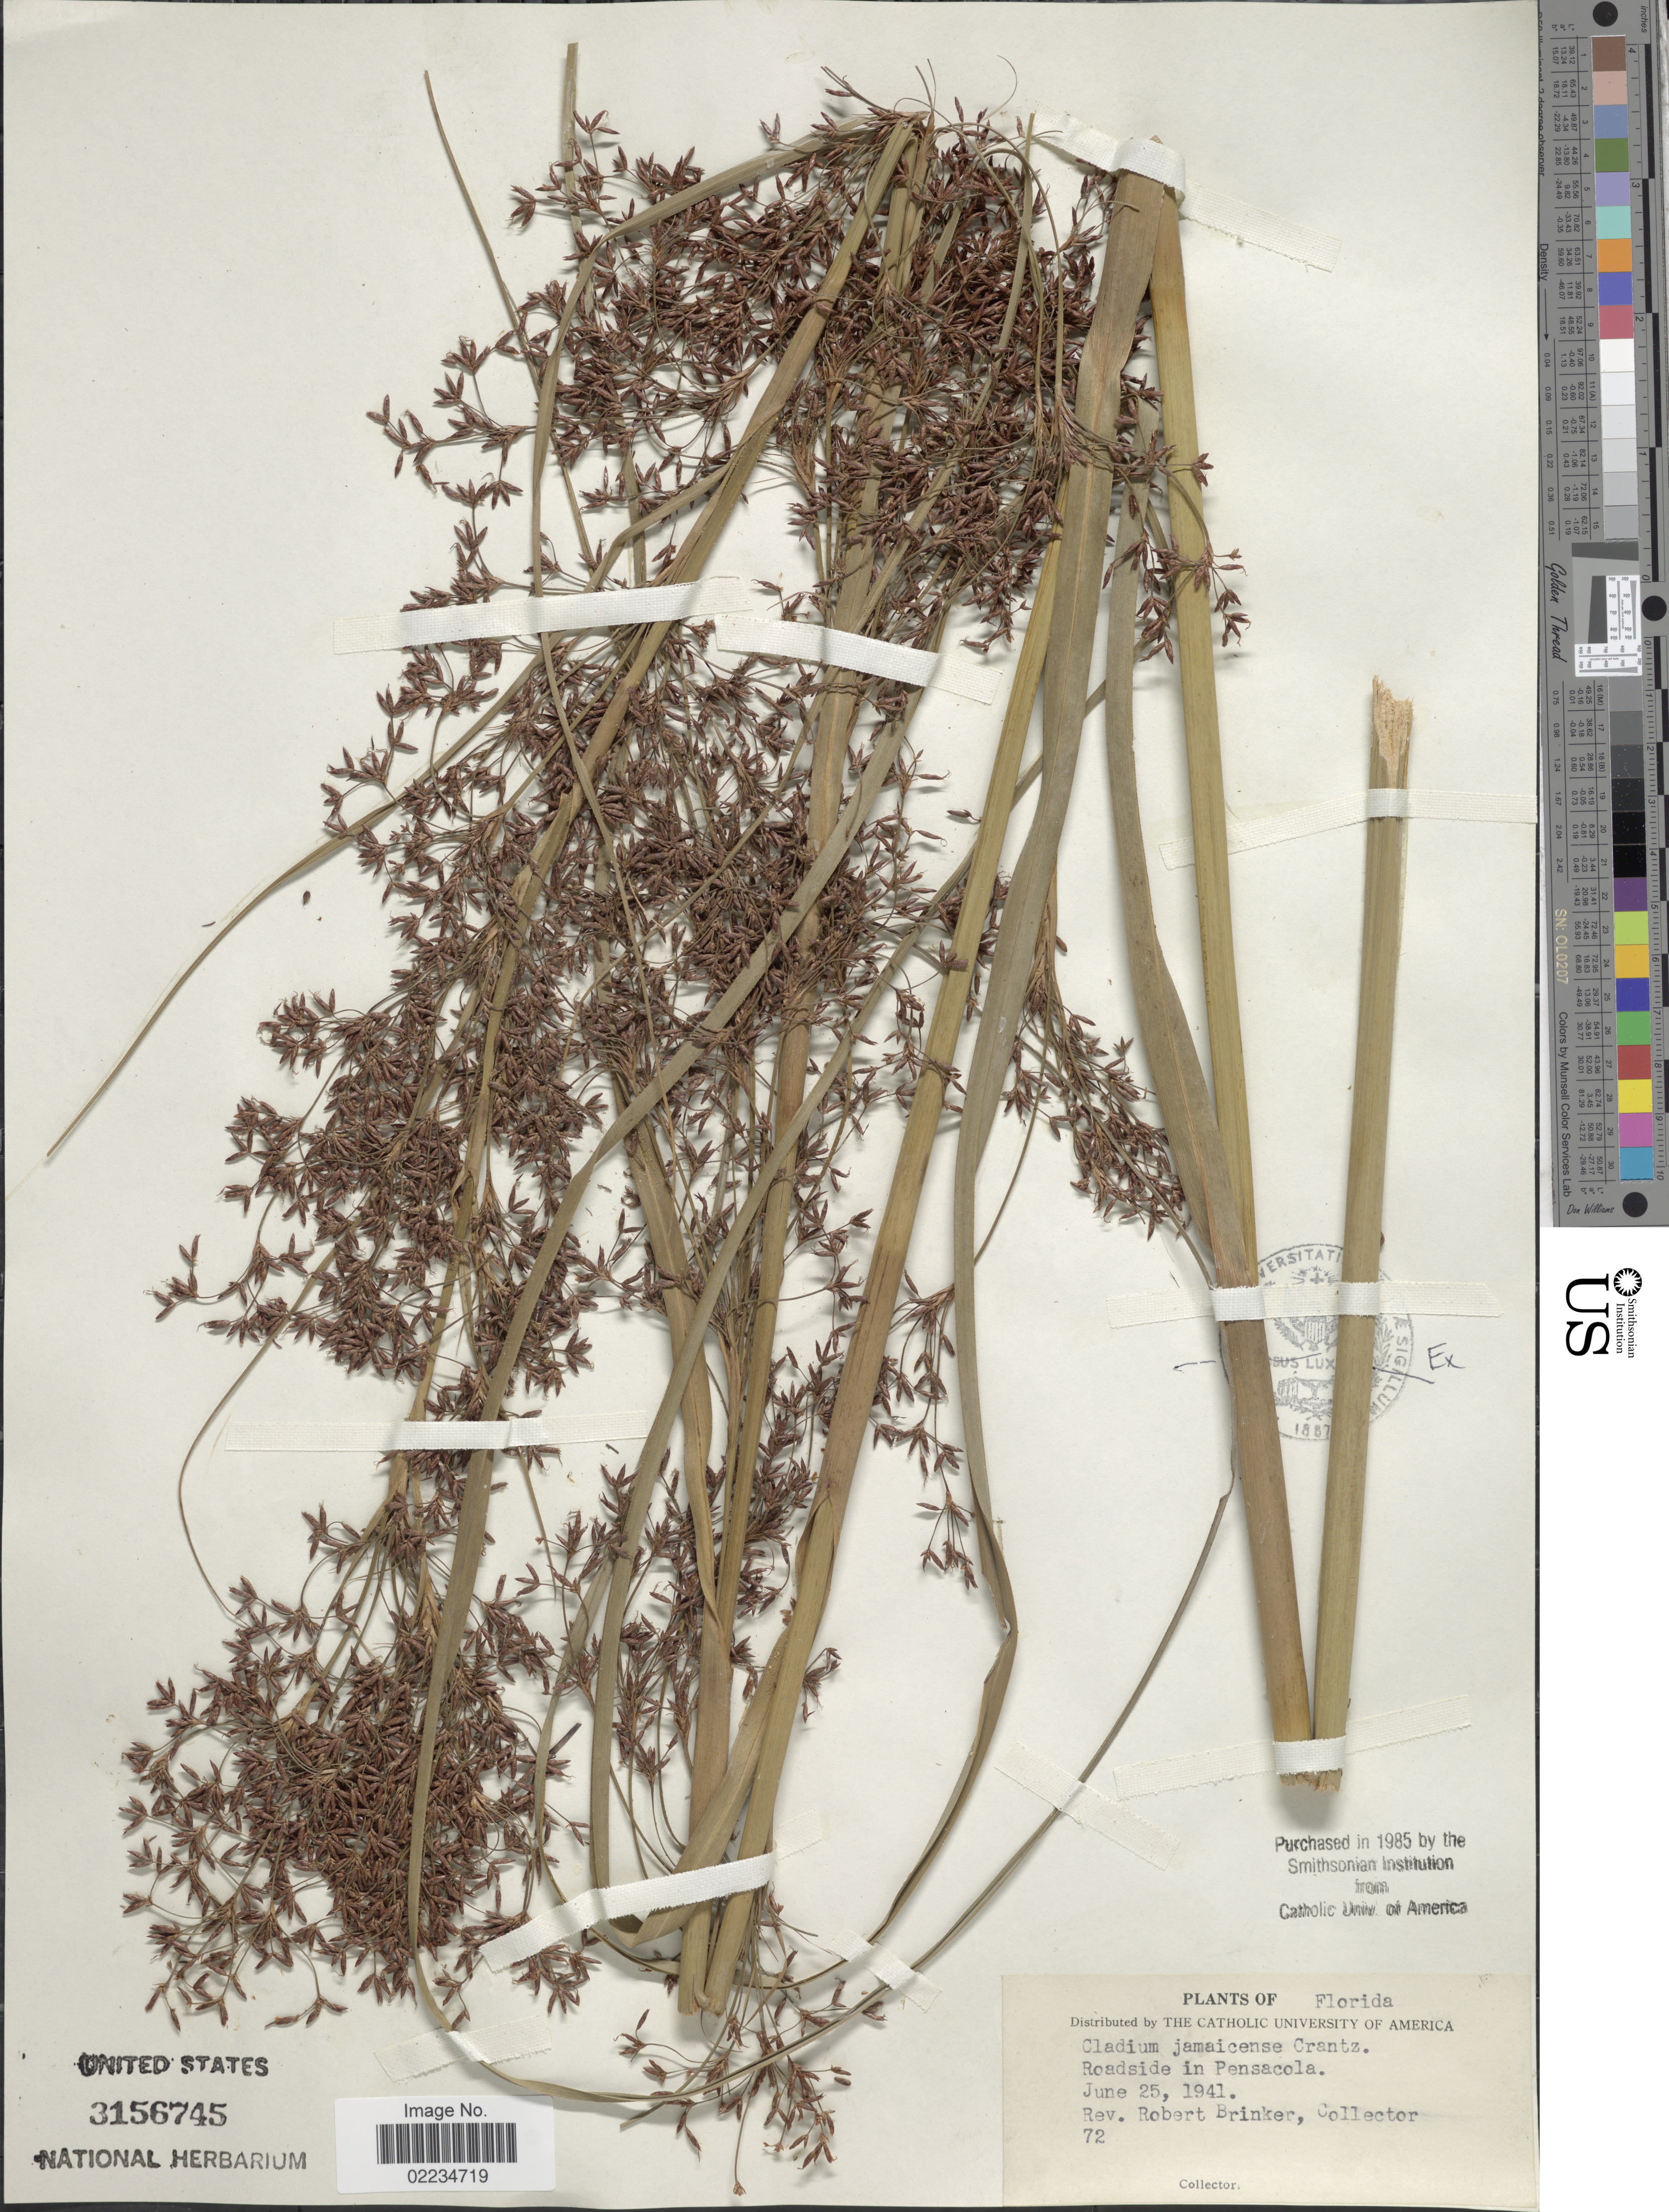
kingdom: Plantae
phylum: Tracheophyta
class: Liliopsida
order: Poales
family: Cyperaceae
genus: Cladium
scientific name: Cladium jamaicense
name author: Crantz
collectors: R. Brinker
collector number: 72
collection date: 1941-06-25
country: United States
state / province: Florida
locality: Roadside in Pensacola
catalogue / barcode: US 3156745